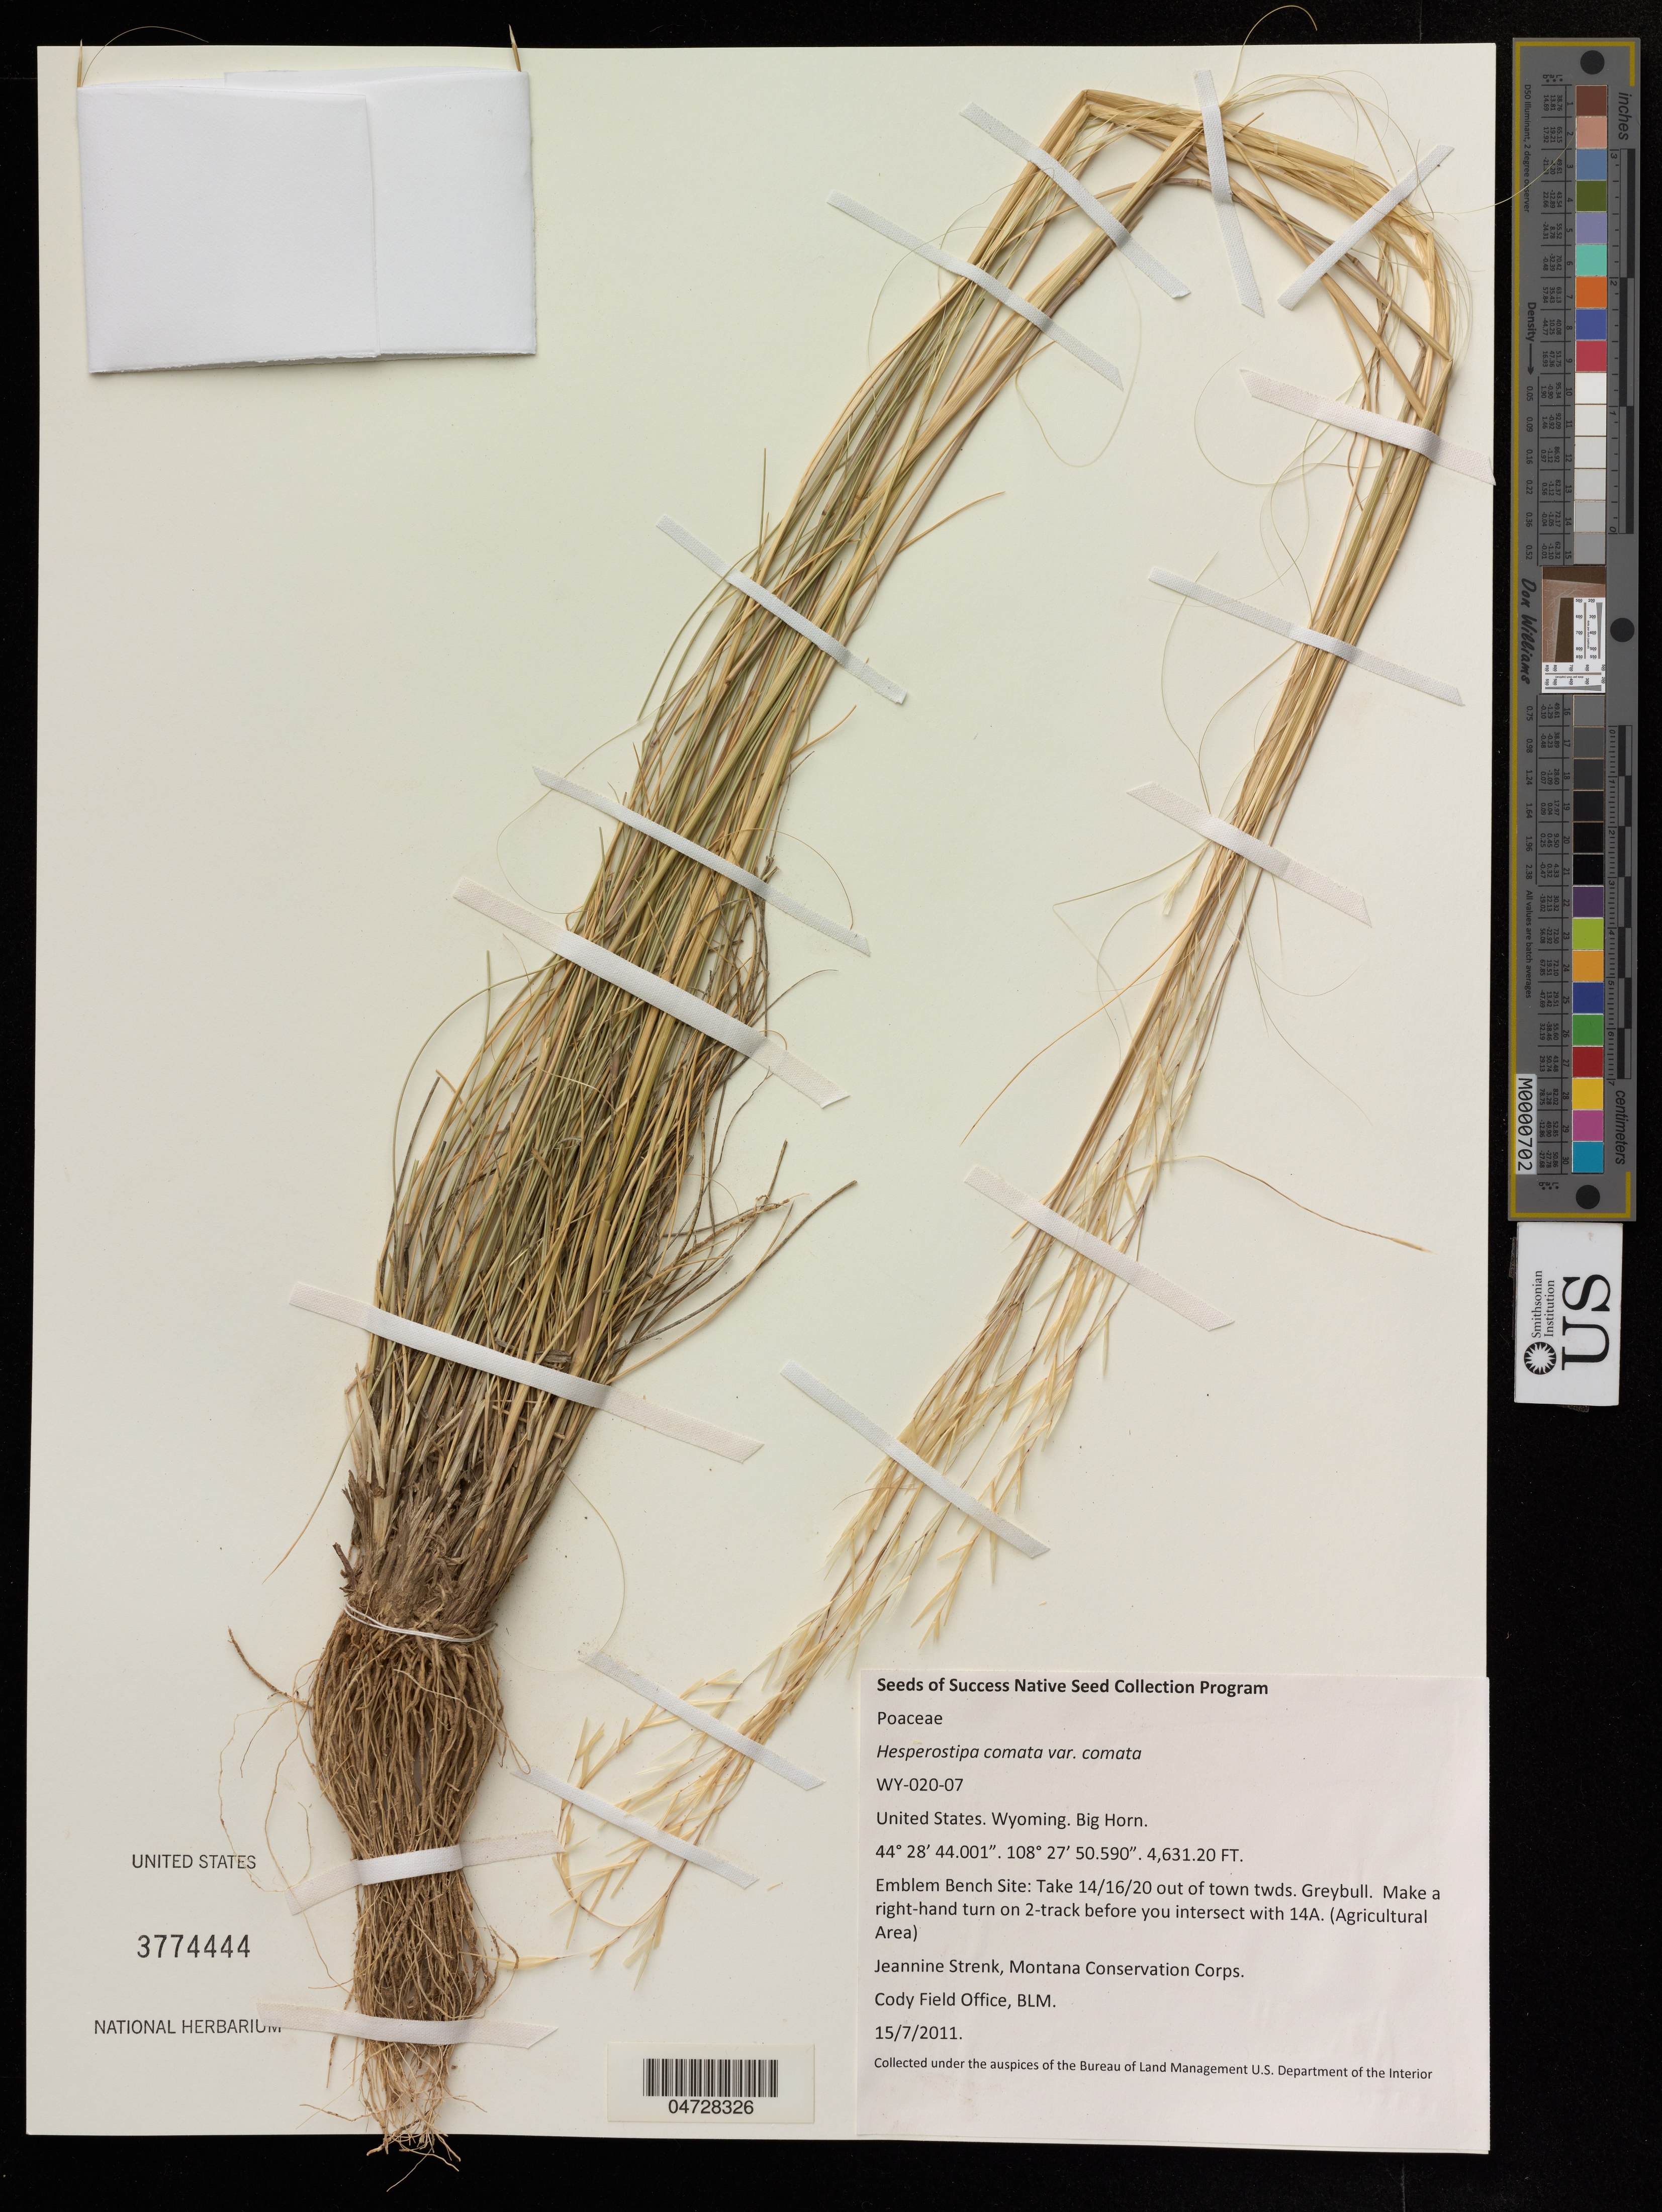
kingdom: Plantae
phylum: Tracheophyta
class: Liliopsida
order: Poales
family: Poaceae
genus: Hesperostipa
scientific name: Hesperostipa comata var. comata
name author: (Trin. & Rupr.) Barkworth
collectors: J. Strenk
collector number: WY-020-07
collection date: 2011-07-15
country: United States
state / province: Wyoming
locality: Big Horn, Emblem Bench Site: Take 14/16/20 out of town twds, Greybull, Make a right-hand turn on 2-track before you intersect with 14A.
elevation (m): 1411.59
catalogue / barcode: US 3774444